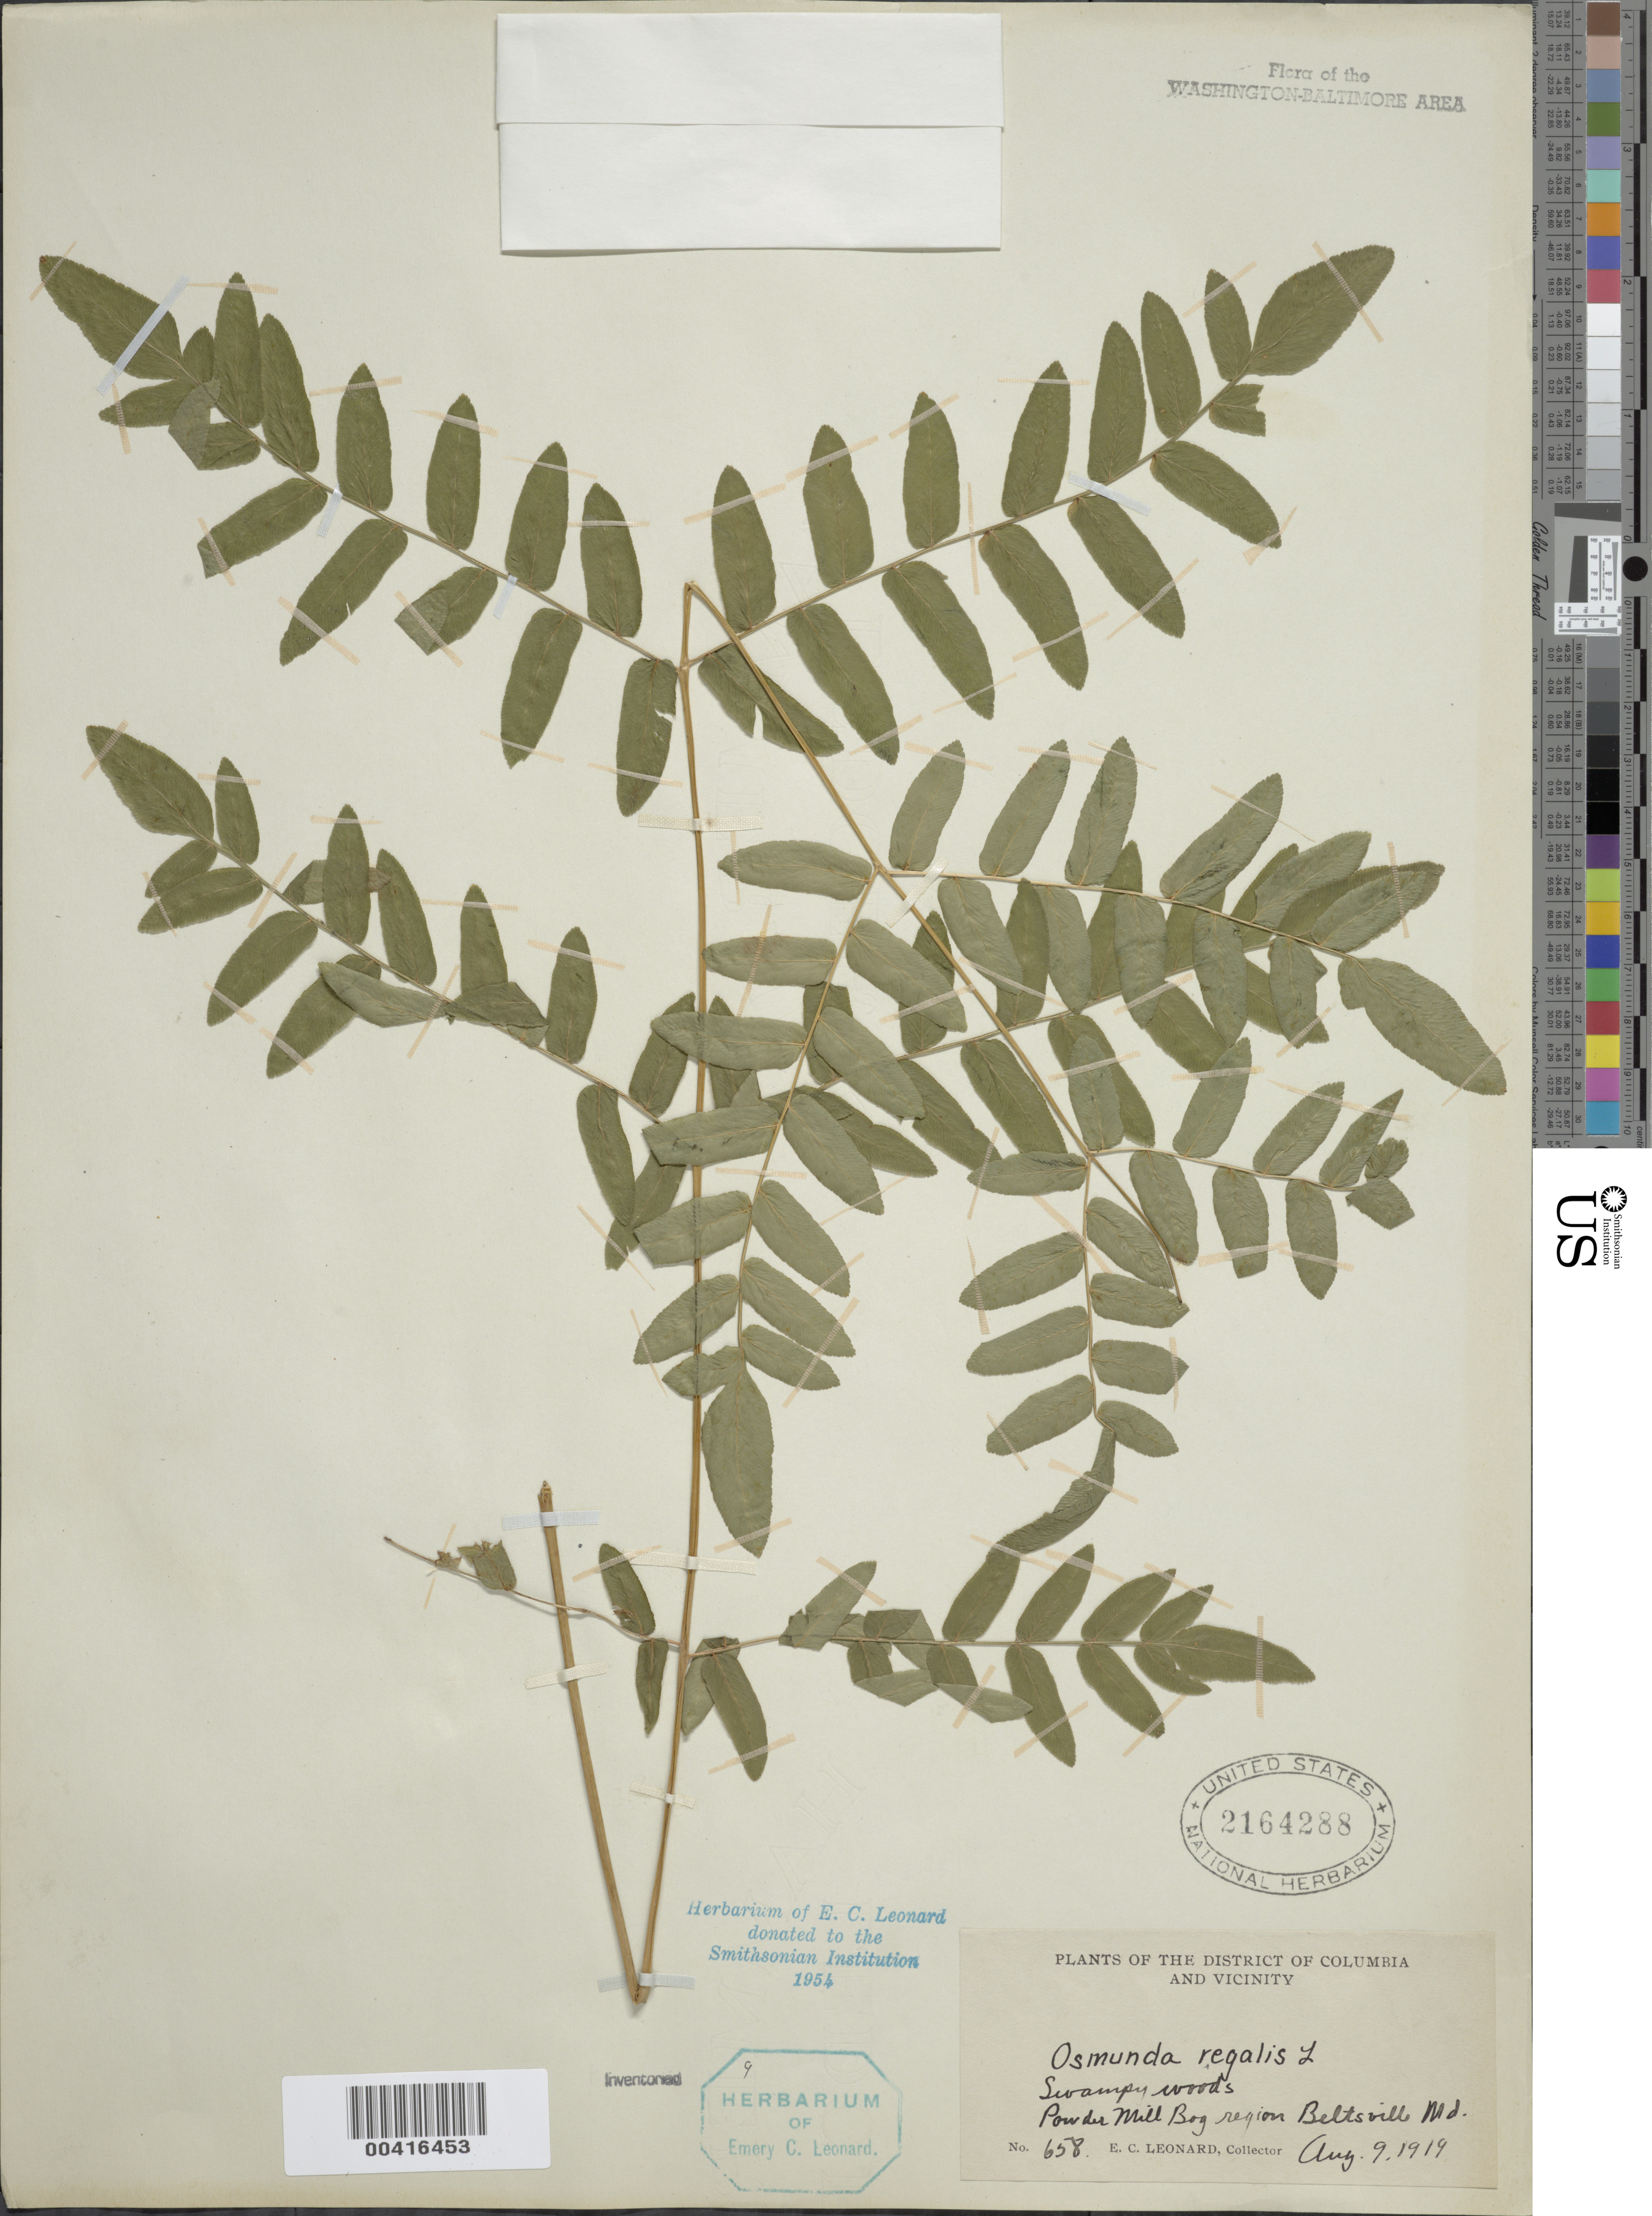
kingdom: Plantae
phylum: Tracheophyta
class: Polypodiopsida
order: Osmundales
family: Osmundaceae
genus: Osmunda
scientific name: Osmunda regalis var. spectabilis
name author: (Willd.) A. Gray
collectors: E. C. Leonard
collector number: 658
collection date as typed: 09 Aug 1919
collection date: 1919-08-09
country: United States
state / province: Maryland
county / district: Prince George's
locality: Powder Mill Bogs, west of Beltsville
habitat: Swampy woods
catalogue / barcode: US 2164288